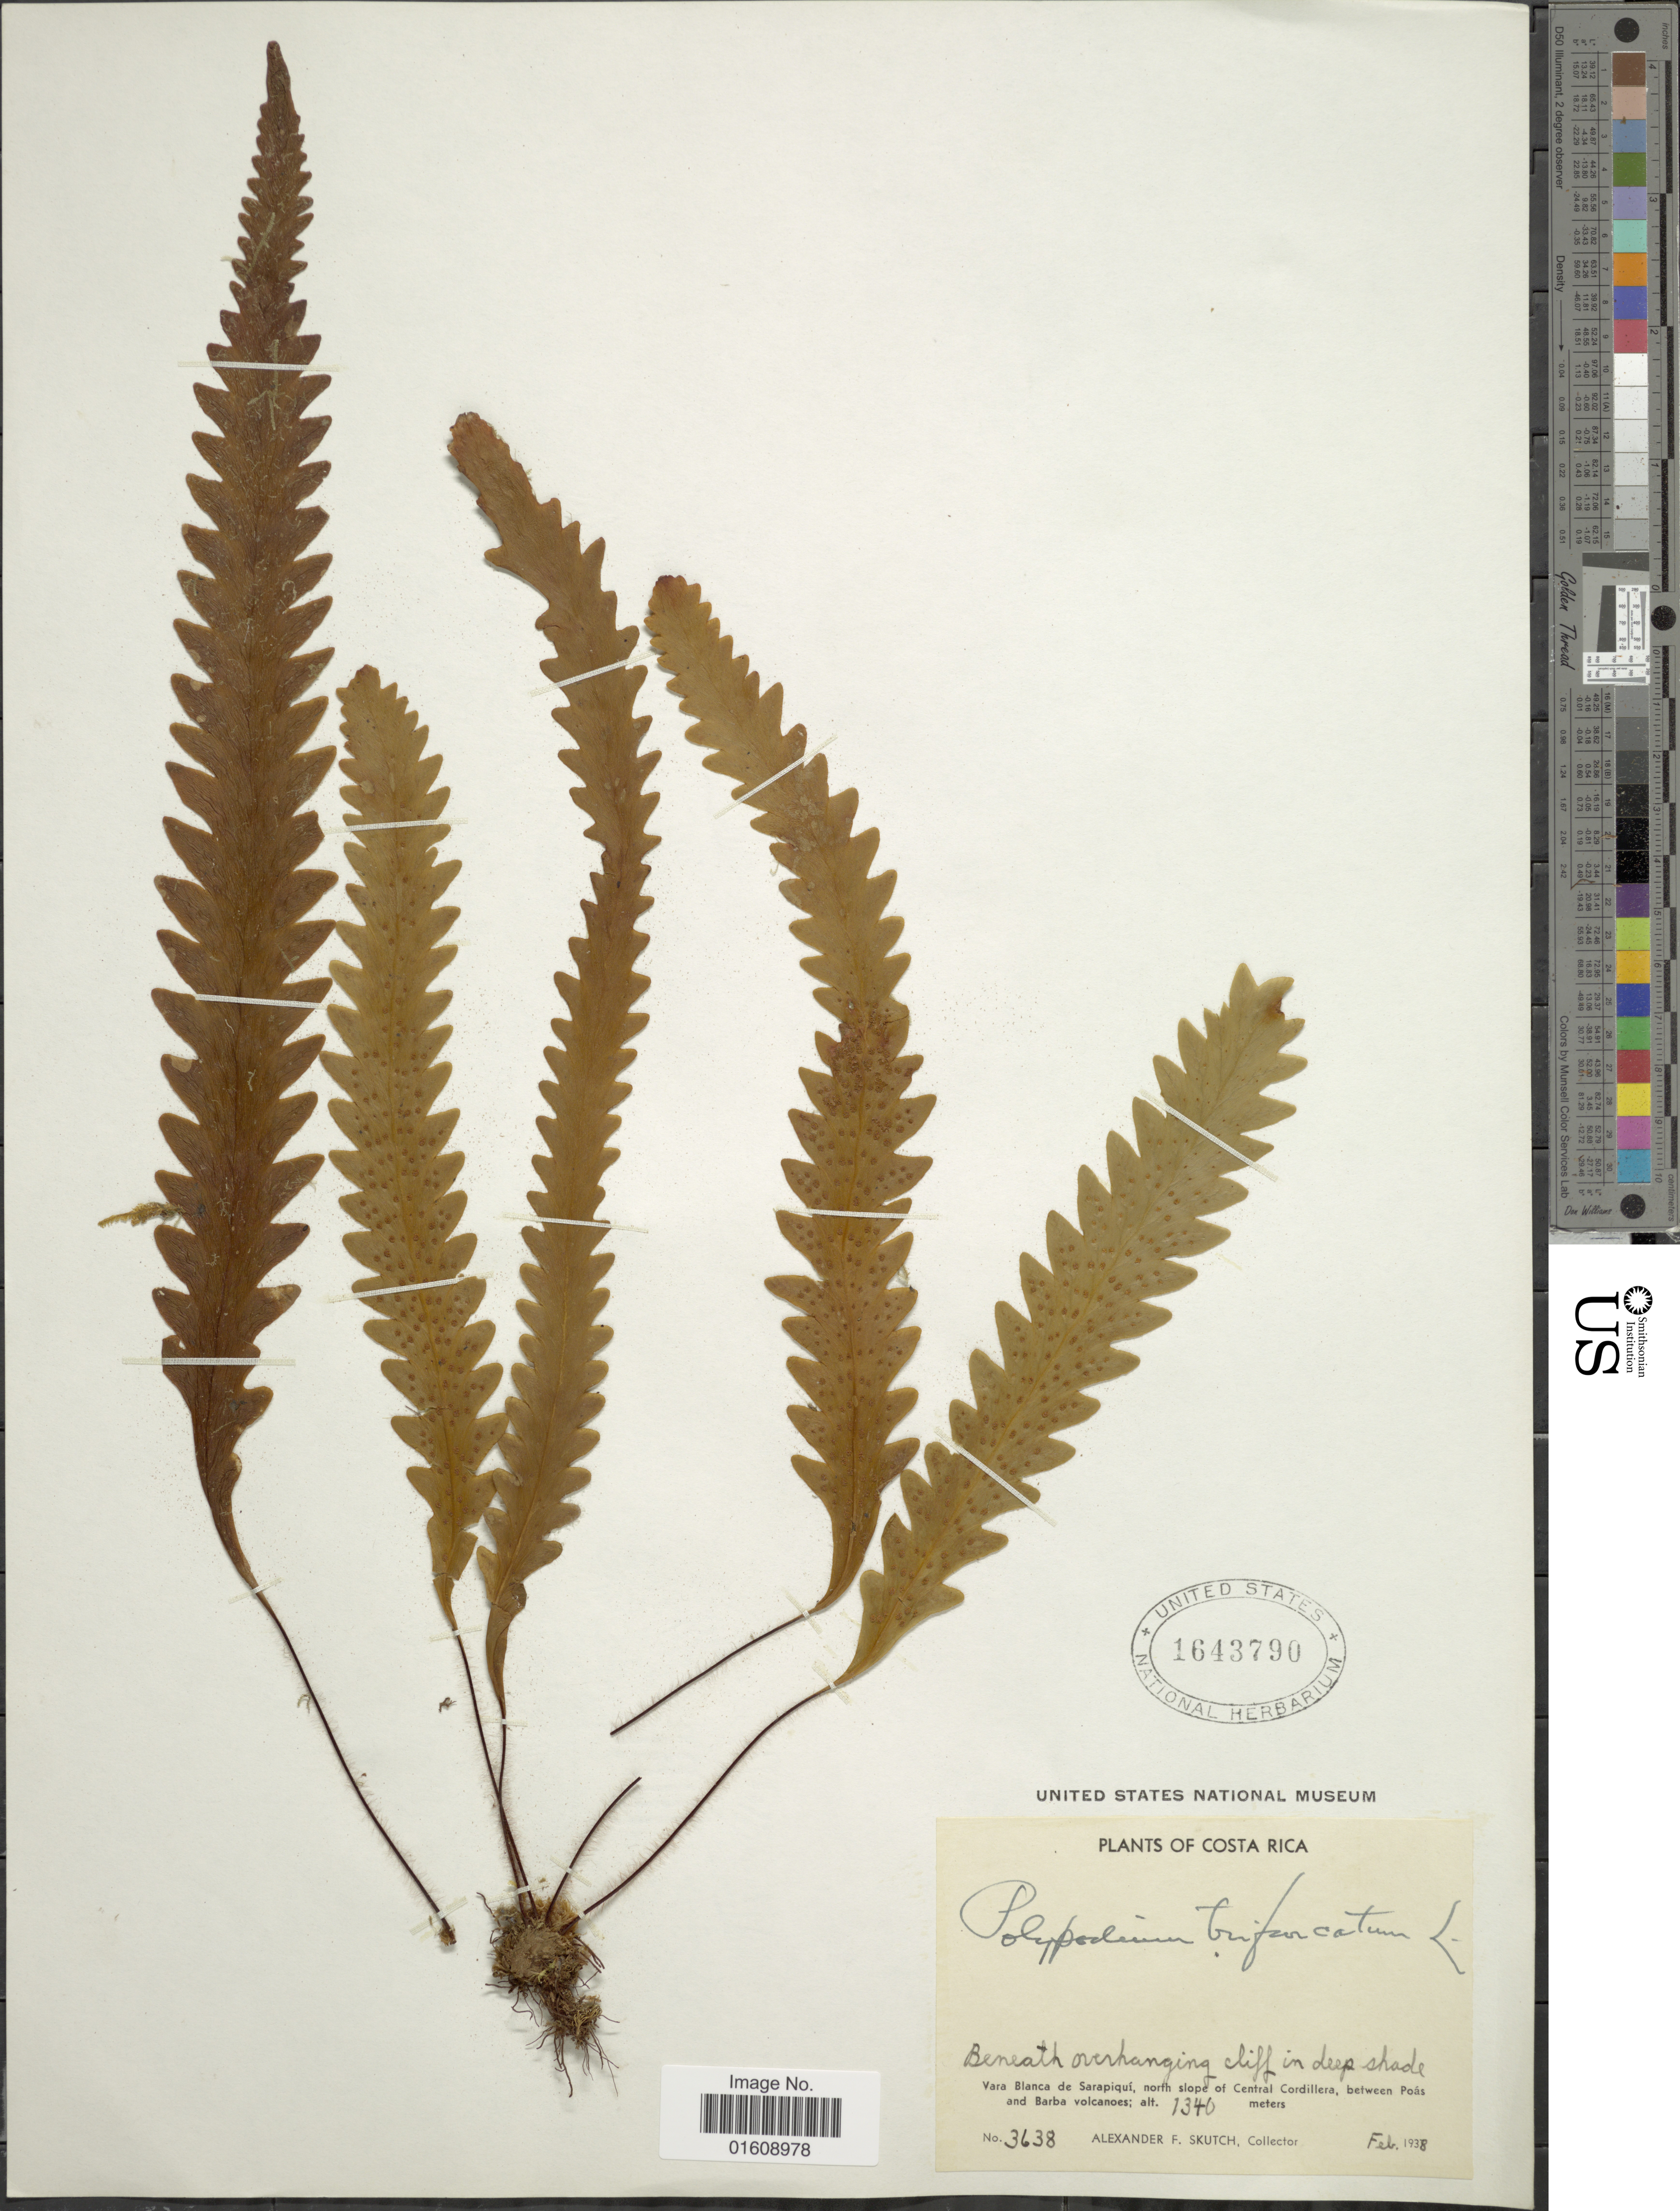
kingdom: Plantae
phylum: Tracheophyta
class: Polypodiopsida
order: Polypodiales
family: Polypodiaceae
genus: Enterosora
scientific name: Enterosora trifurcata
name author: (L.) L.E. Bishop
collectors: A. F. Skutch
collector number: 3638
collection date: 1938-02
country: Costa Rica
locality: Costa Rica, Vara Blanca de Sarapiquí, north slope of Central Cordillera, between Poás and Barba.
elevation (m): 1340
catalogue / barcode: US 1643790